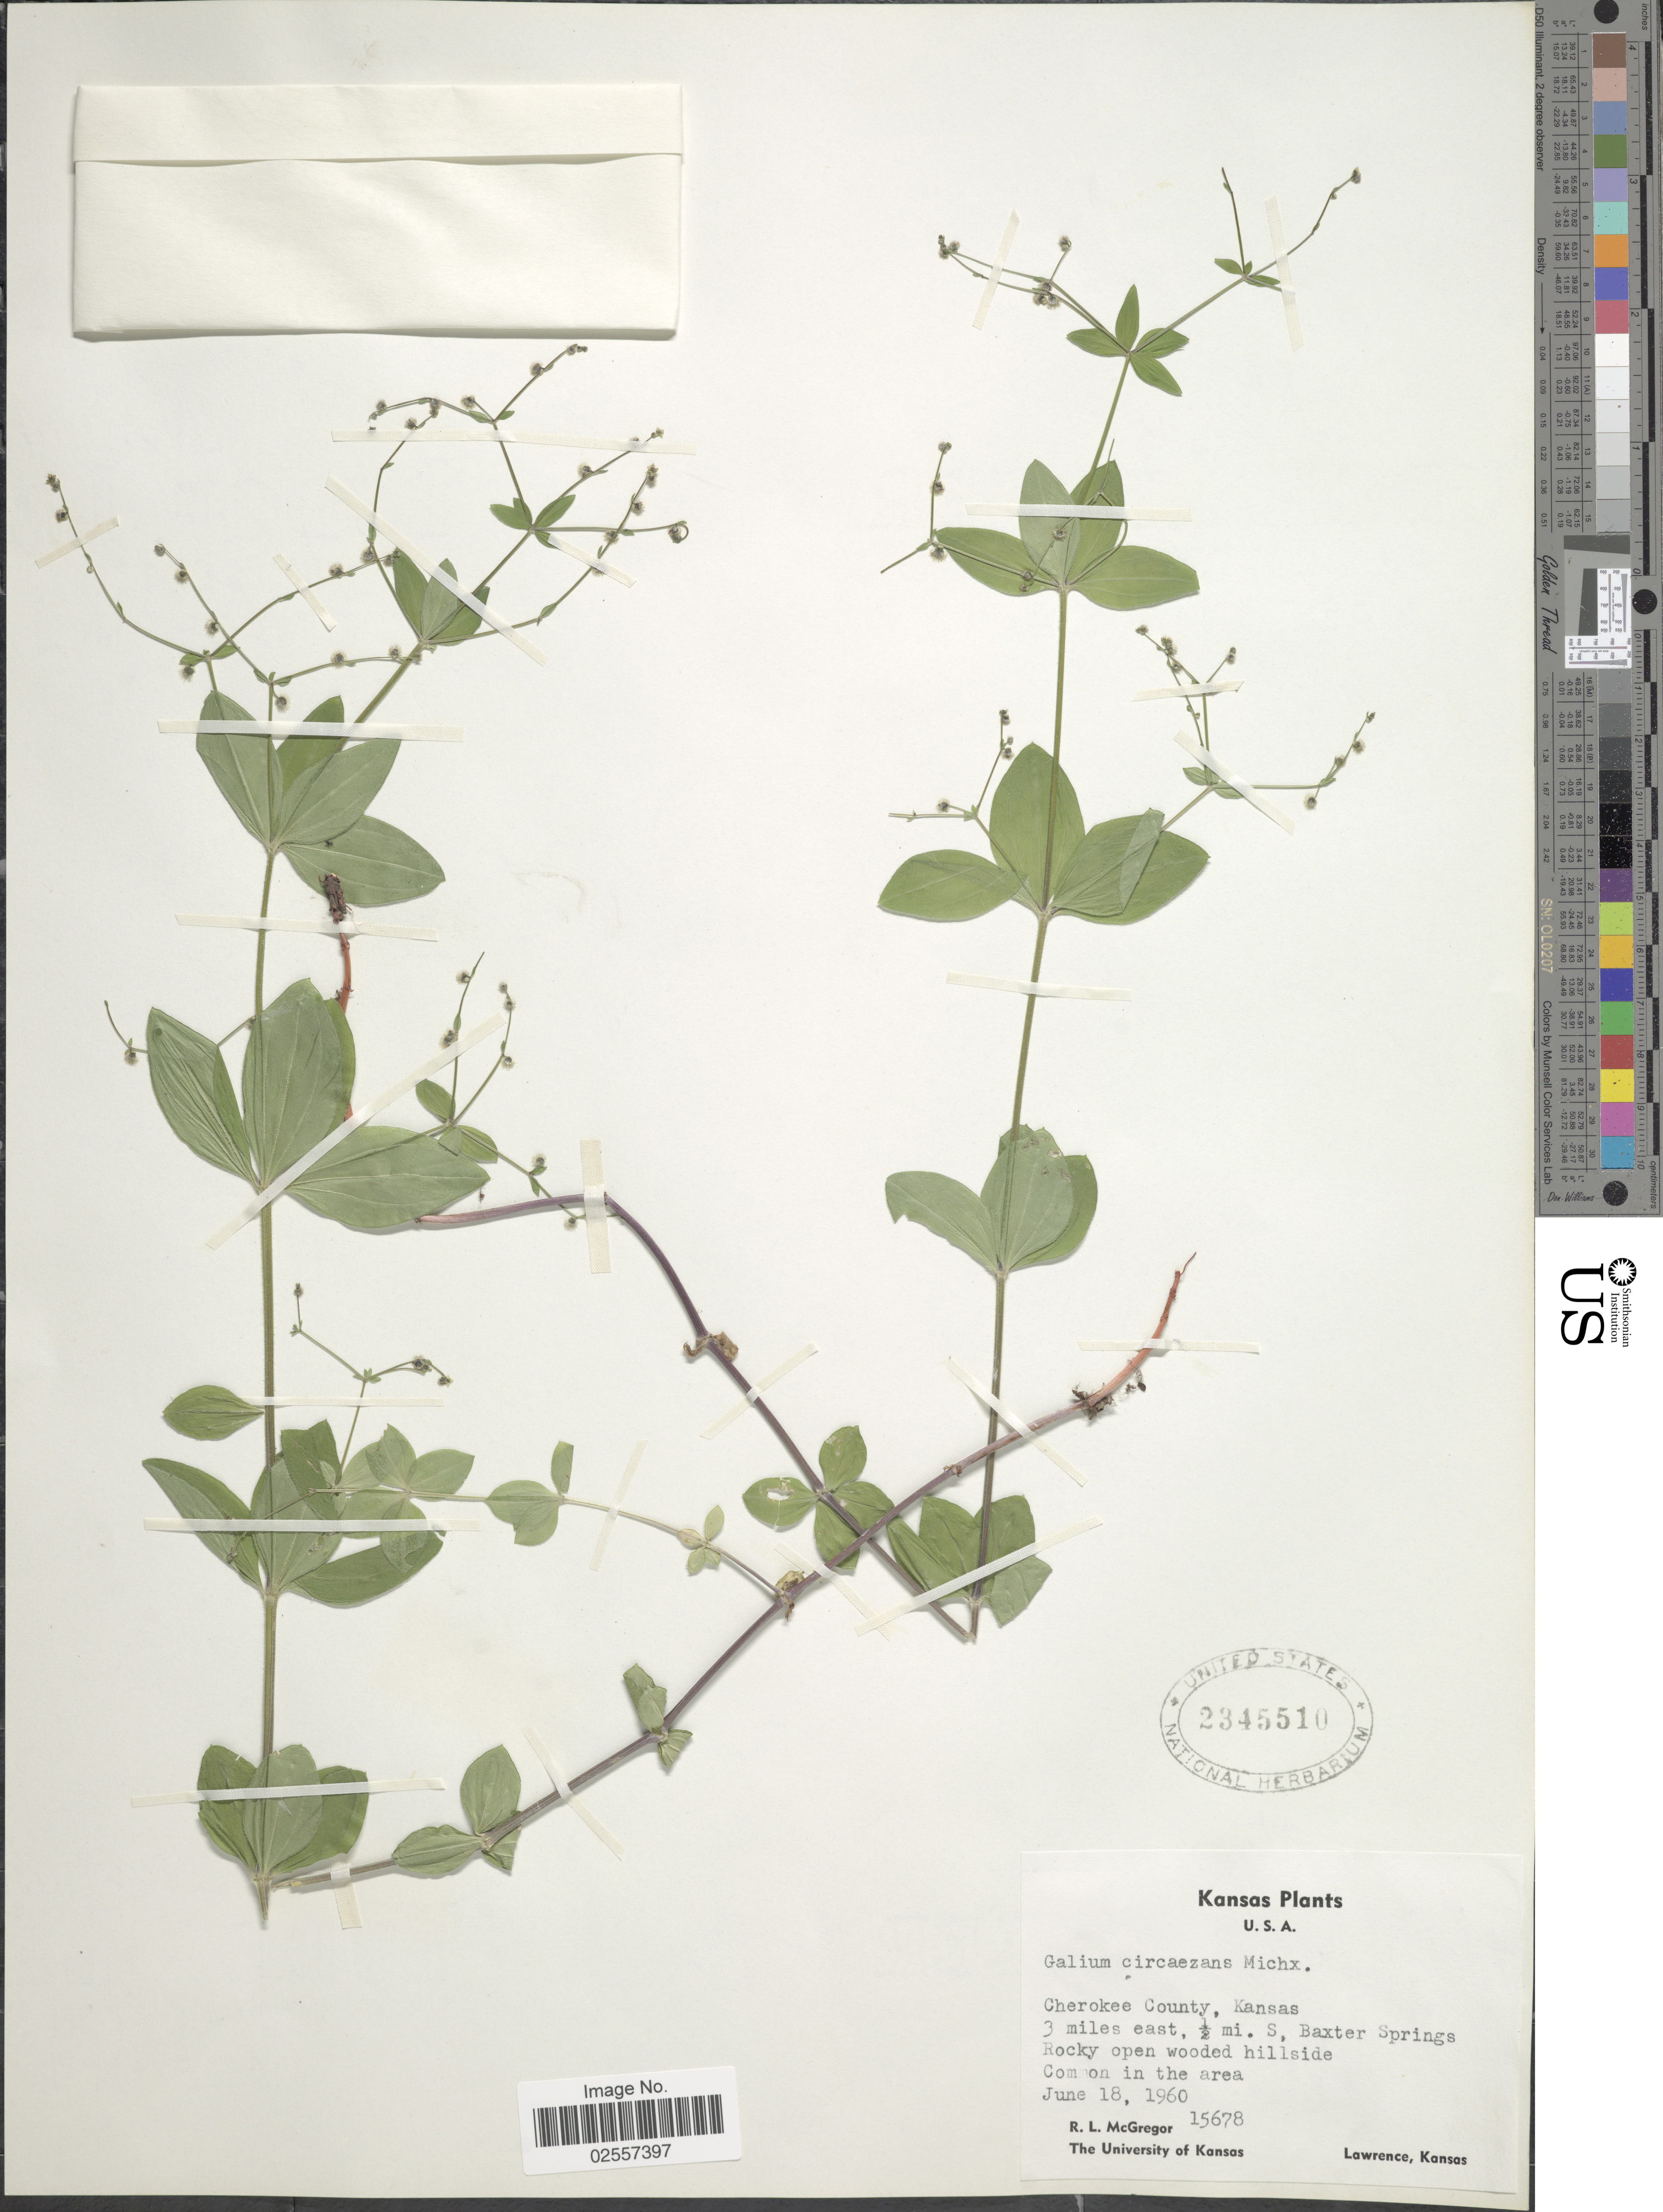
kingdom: Plantae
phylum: Tracheophyta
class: Magnoliopsida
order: Gentianales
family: Rubiaceae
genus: Galium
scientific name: Galium circaezans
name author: Michx.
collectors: R. McGregor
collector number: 15678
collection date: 1960-06-18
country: United States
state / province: Kansas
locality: Cherokee County. 3 miles east, ½ mi. S, Baxter Springs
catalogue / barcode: US 2345510